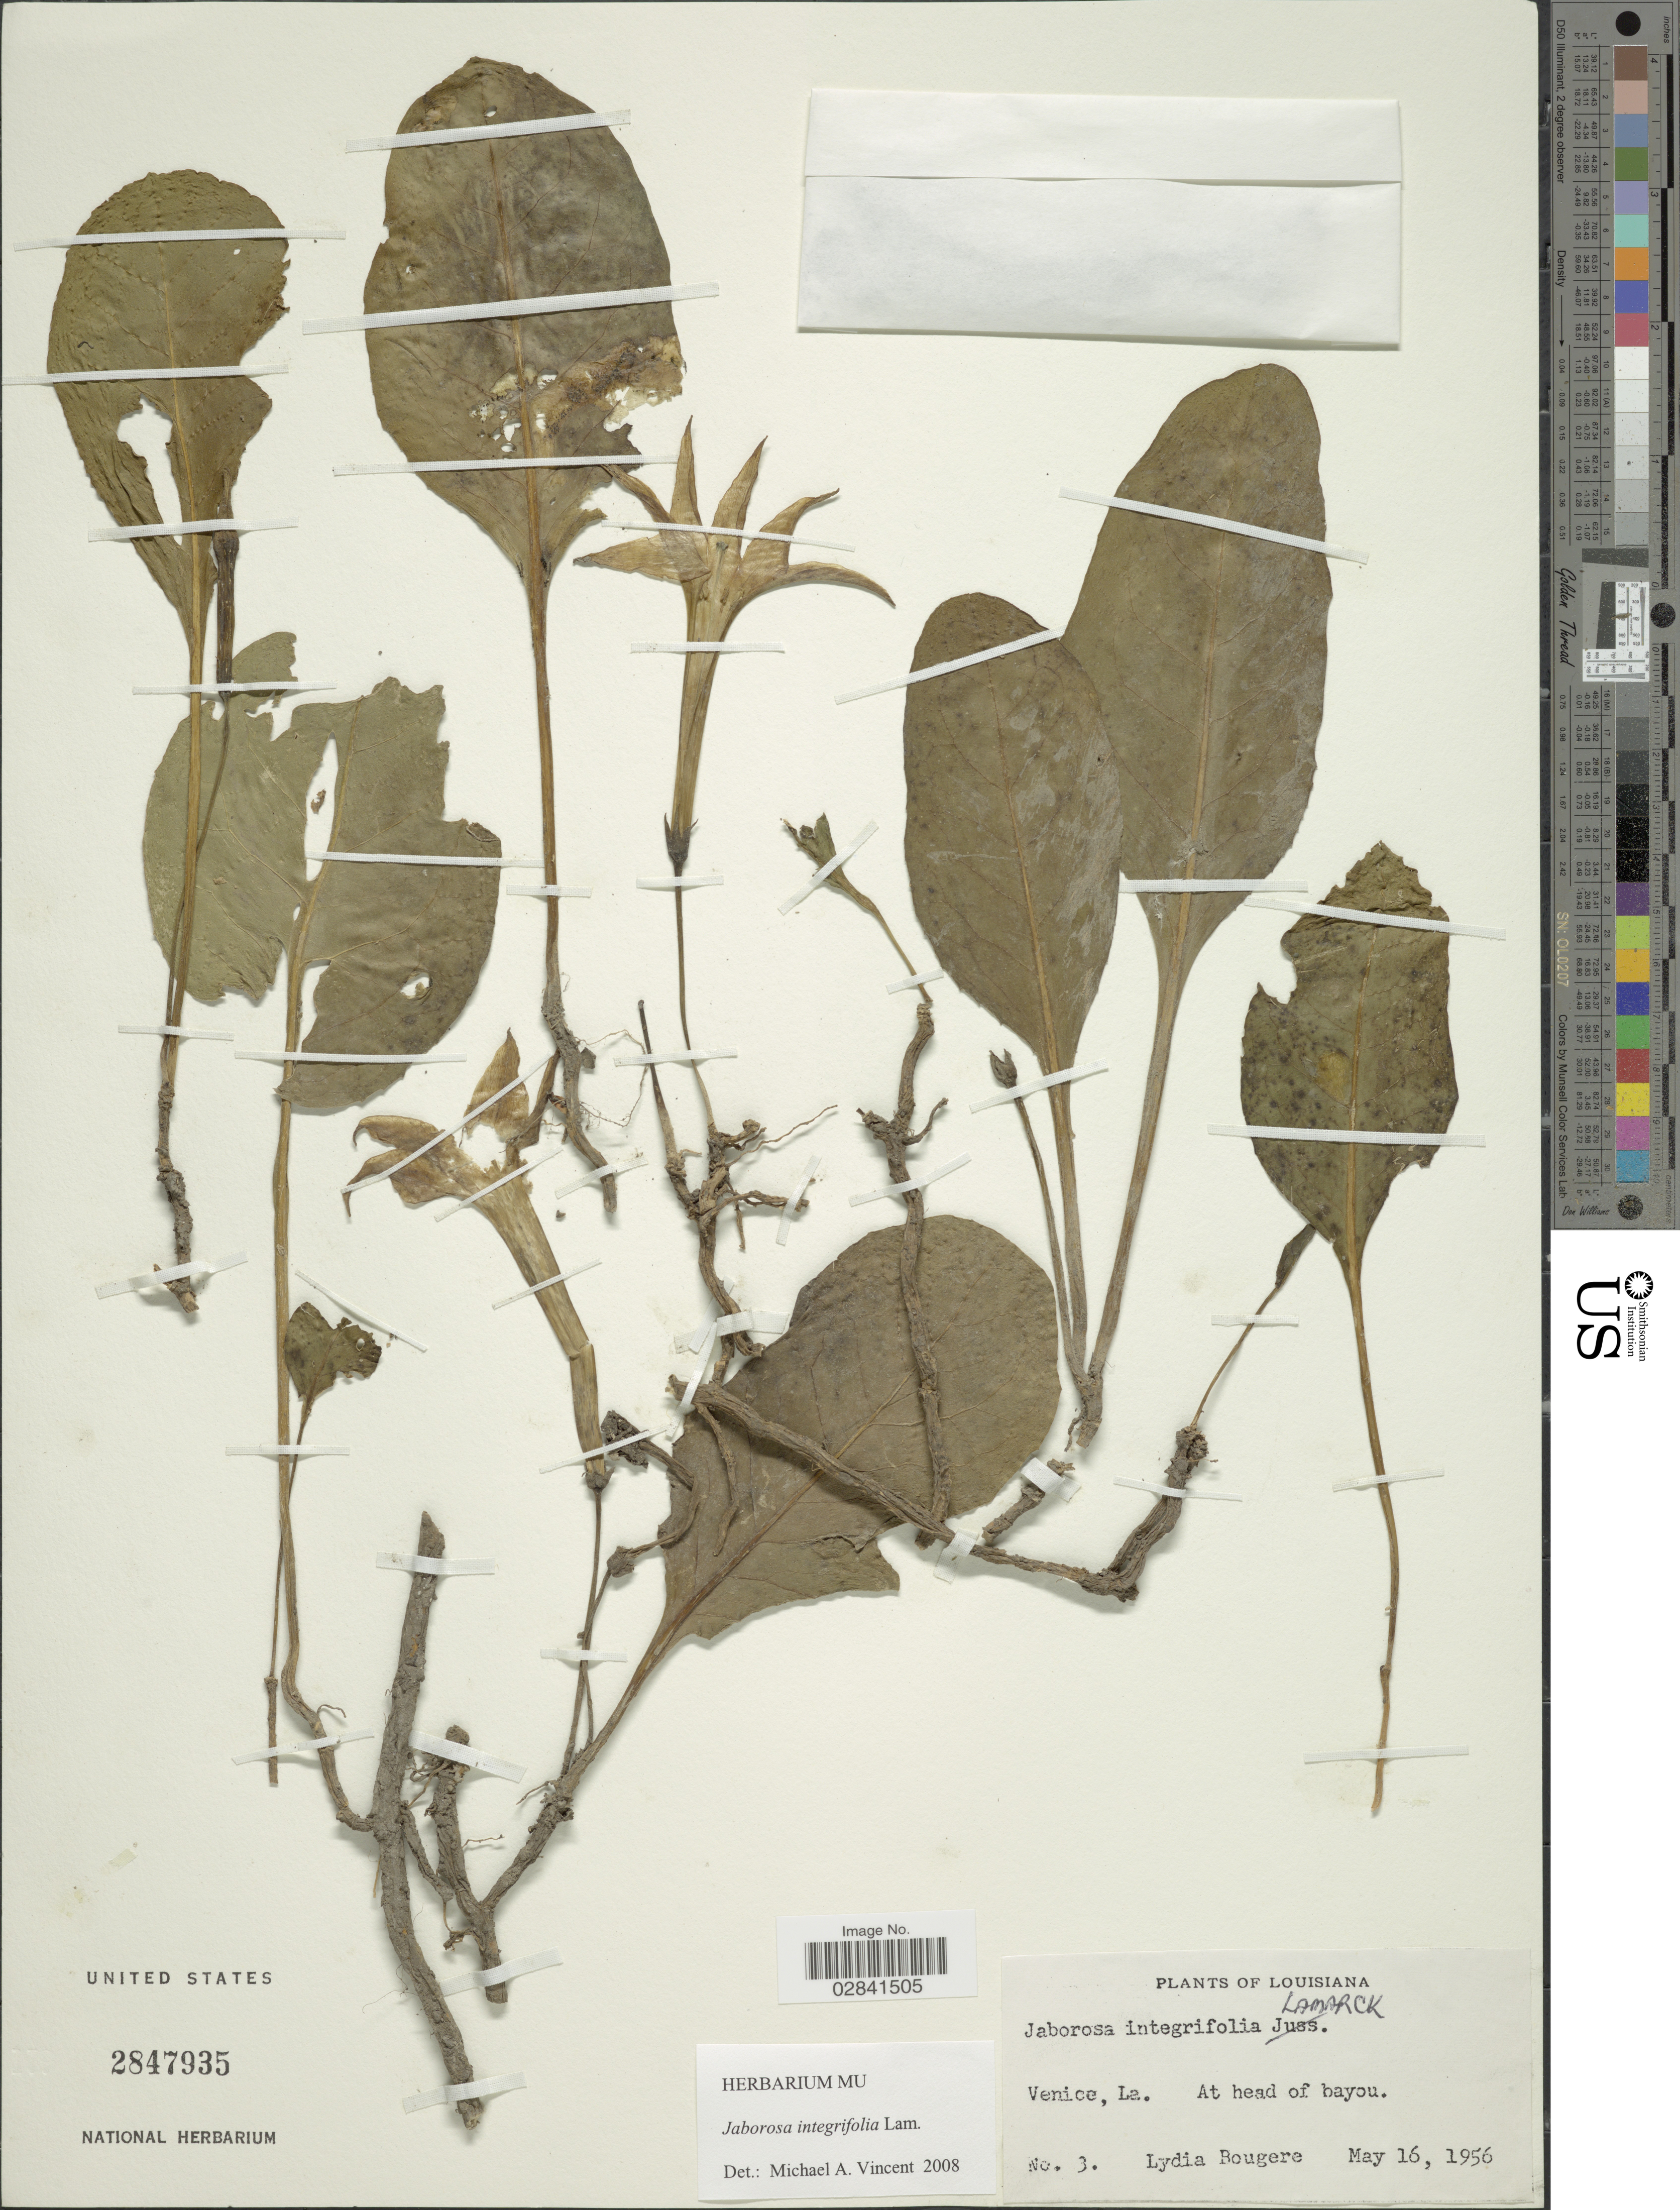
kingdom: Plantae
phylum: Tracheophyta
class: Magnoliopsida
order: Solanales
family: Solanaceae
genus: Jaborosa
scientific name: Jaborosa integrifolia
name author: Lam.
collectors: L. Bougere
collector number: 3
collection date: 1956-05-16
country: United States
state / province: Louisiana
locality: Venice. At head of bayou.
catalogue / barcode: US 2847935